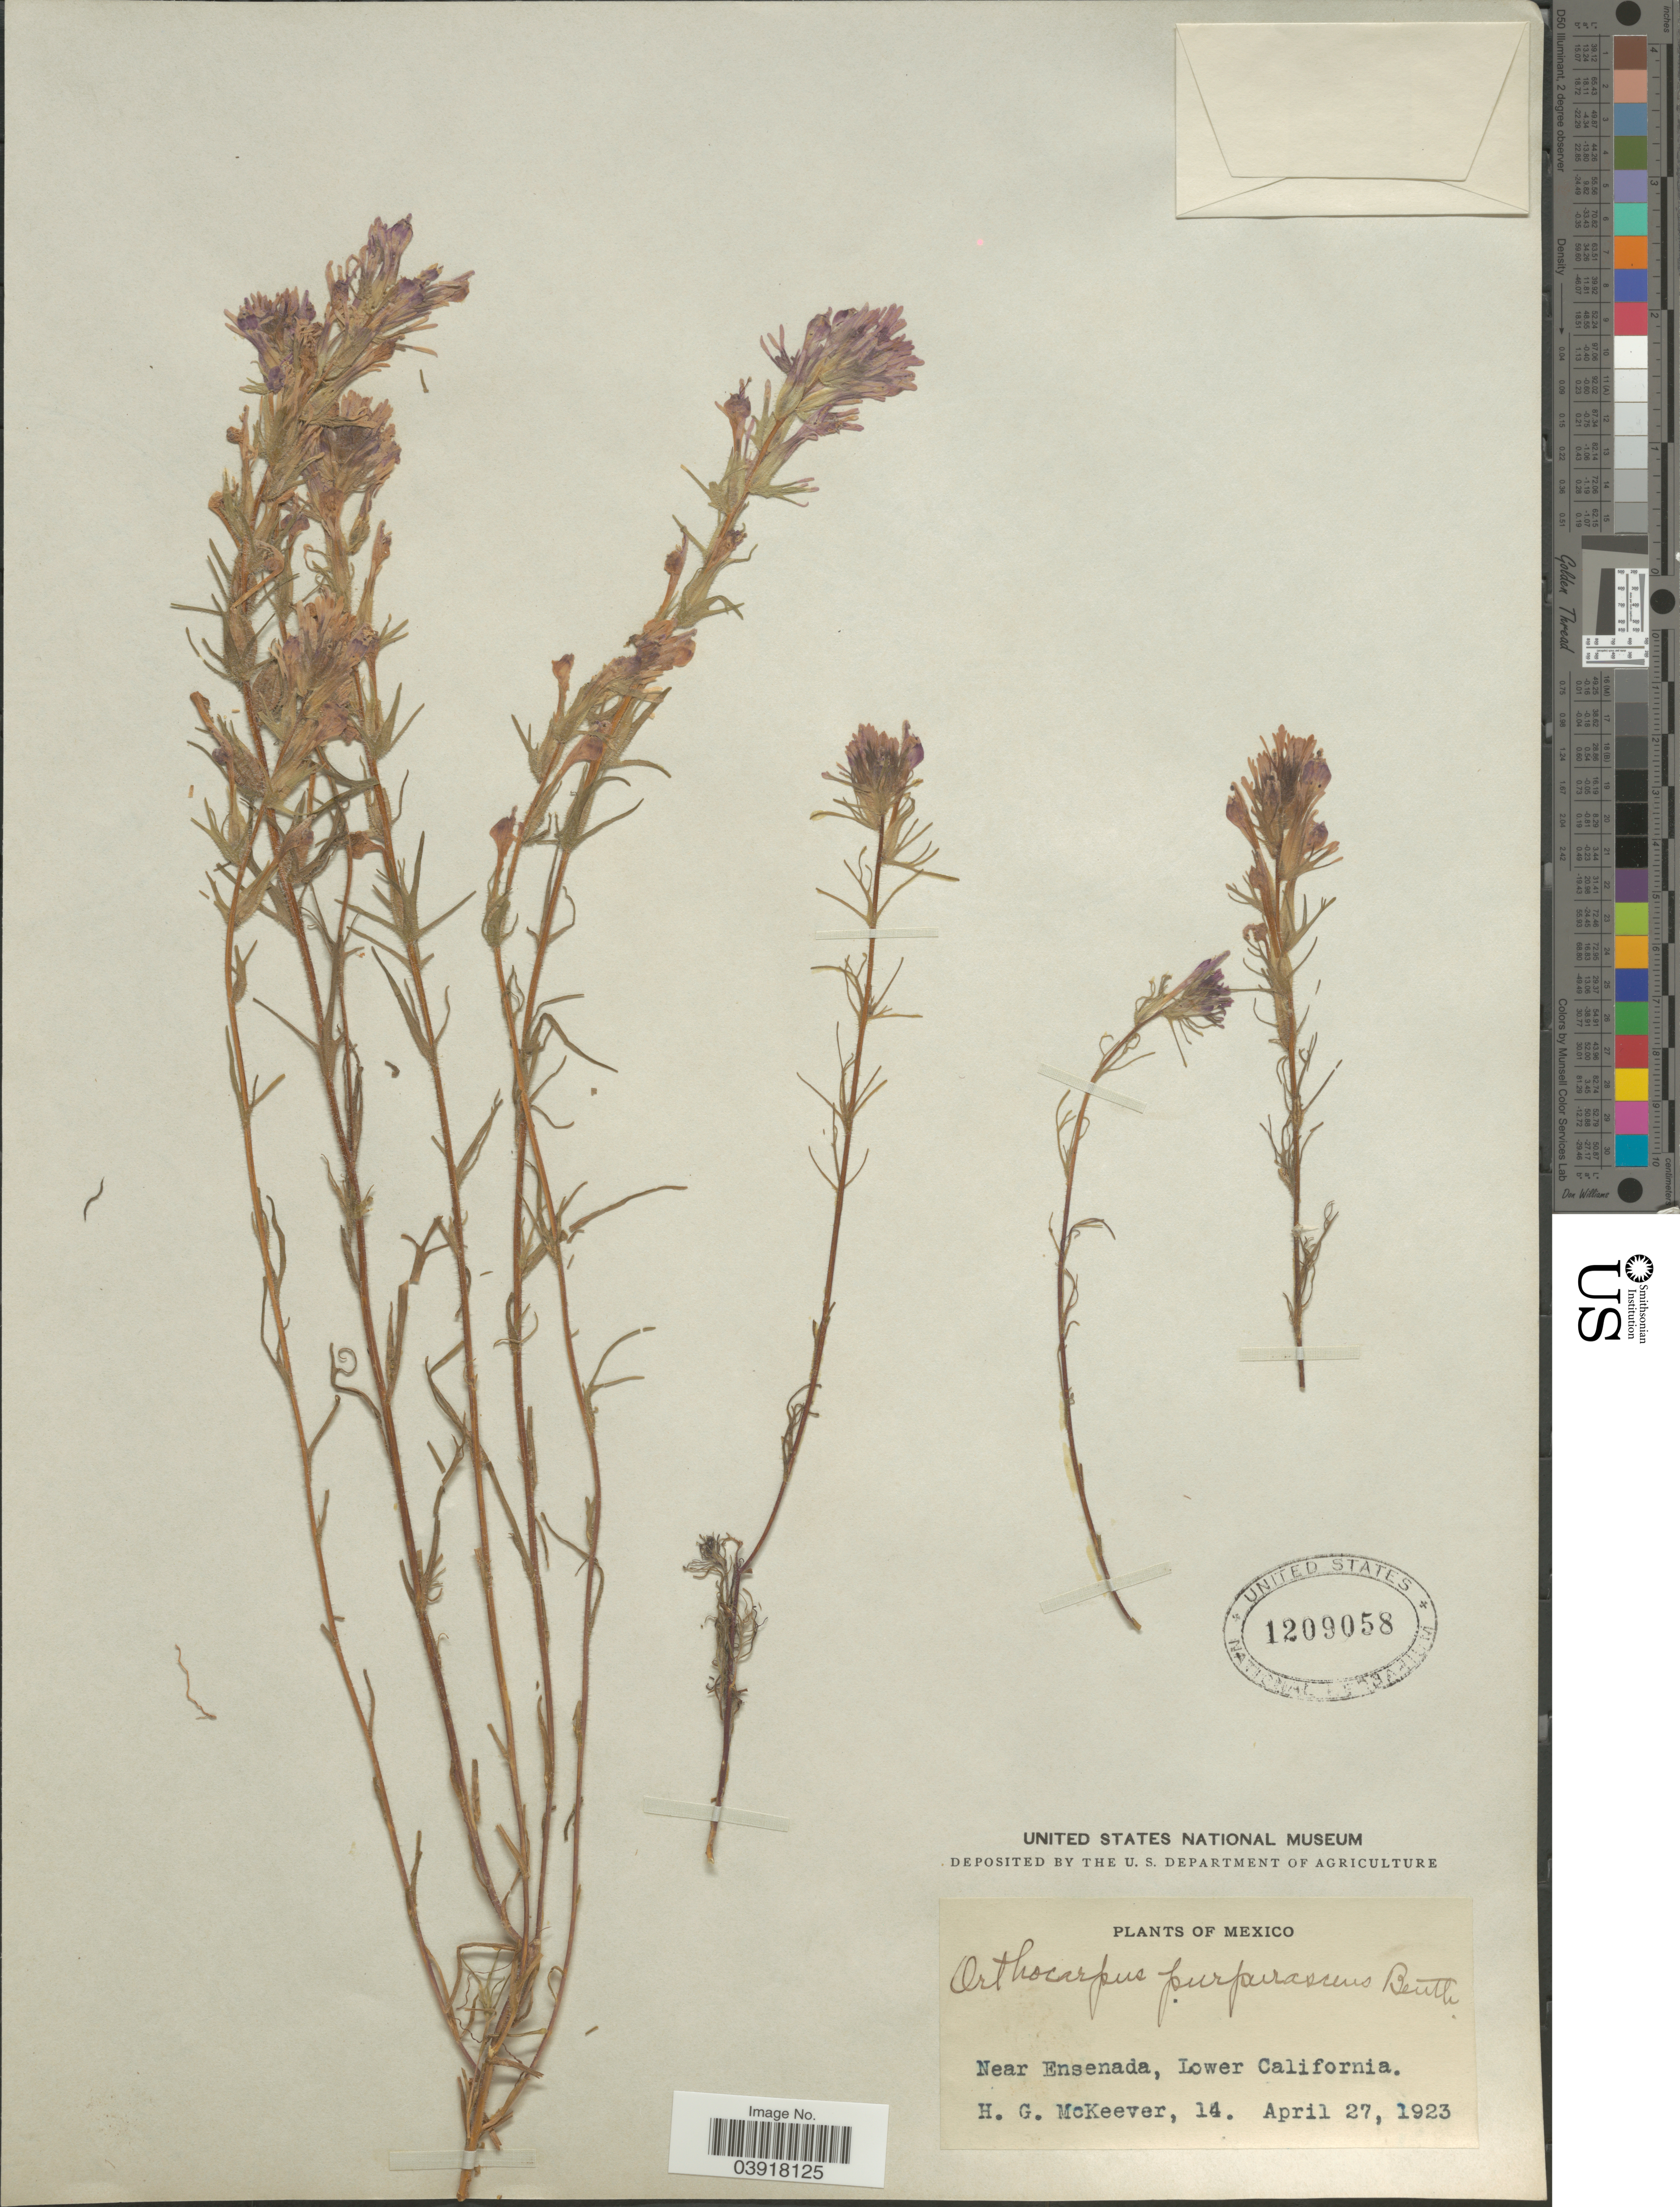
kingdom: Plantae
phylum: Tracheophyta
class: Magnoliopsida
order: Lamiales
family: Orobanchaceae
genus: Orthocarpus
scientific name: Orthocarpus purpurascens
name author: Benth.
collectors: H. McKeever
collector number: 14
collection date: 1923-04-27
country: Mexico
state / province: Baja California Norte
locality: Near Ensenada, Lower California.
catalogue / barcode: US 1209058